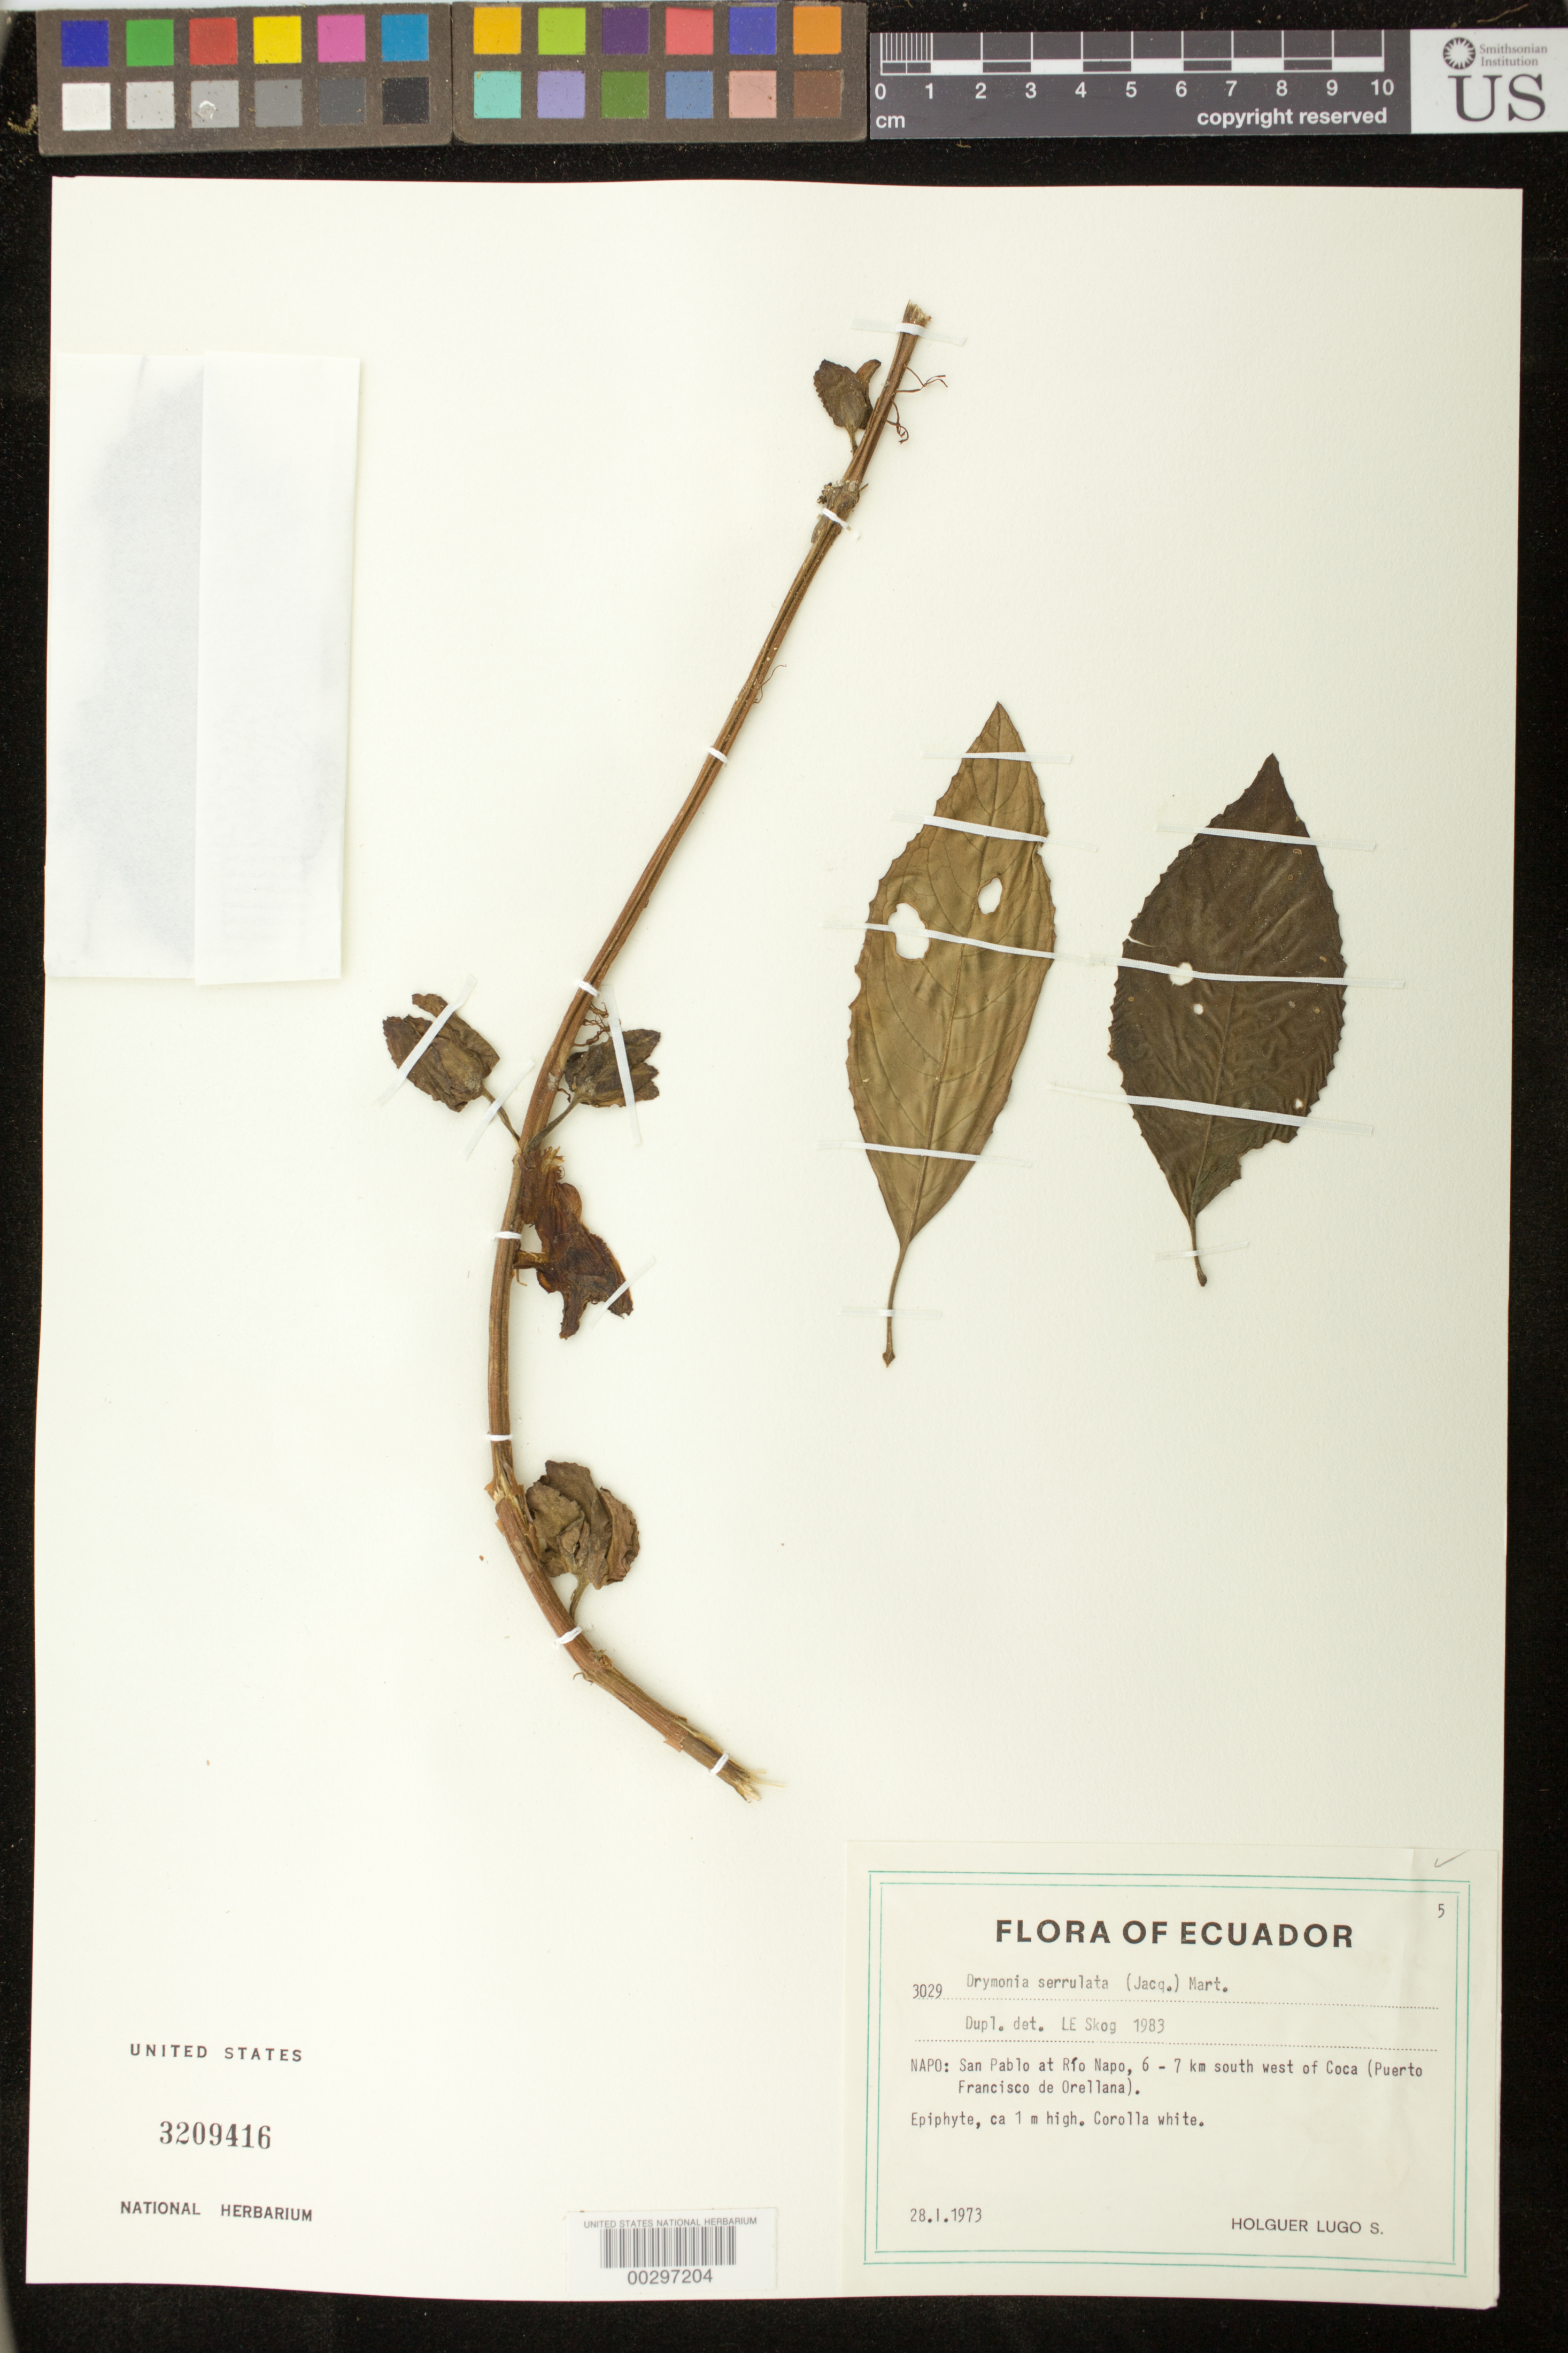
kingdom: Plantae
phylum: Tracheophyta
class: Magnoliopsida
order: Lamiales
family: Gesneriaceae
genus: Drymonia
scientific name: Drymonia serrulata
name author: (Jacq.) Mart.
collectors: H. Lugo S.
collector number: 3029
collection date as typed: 28 Jan 1973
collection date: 1973-01-28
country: Ecuador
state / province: Napo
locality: San Pablo at Rio Napo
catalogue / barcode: US 3209416